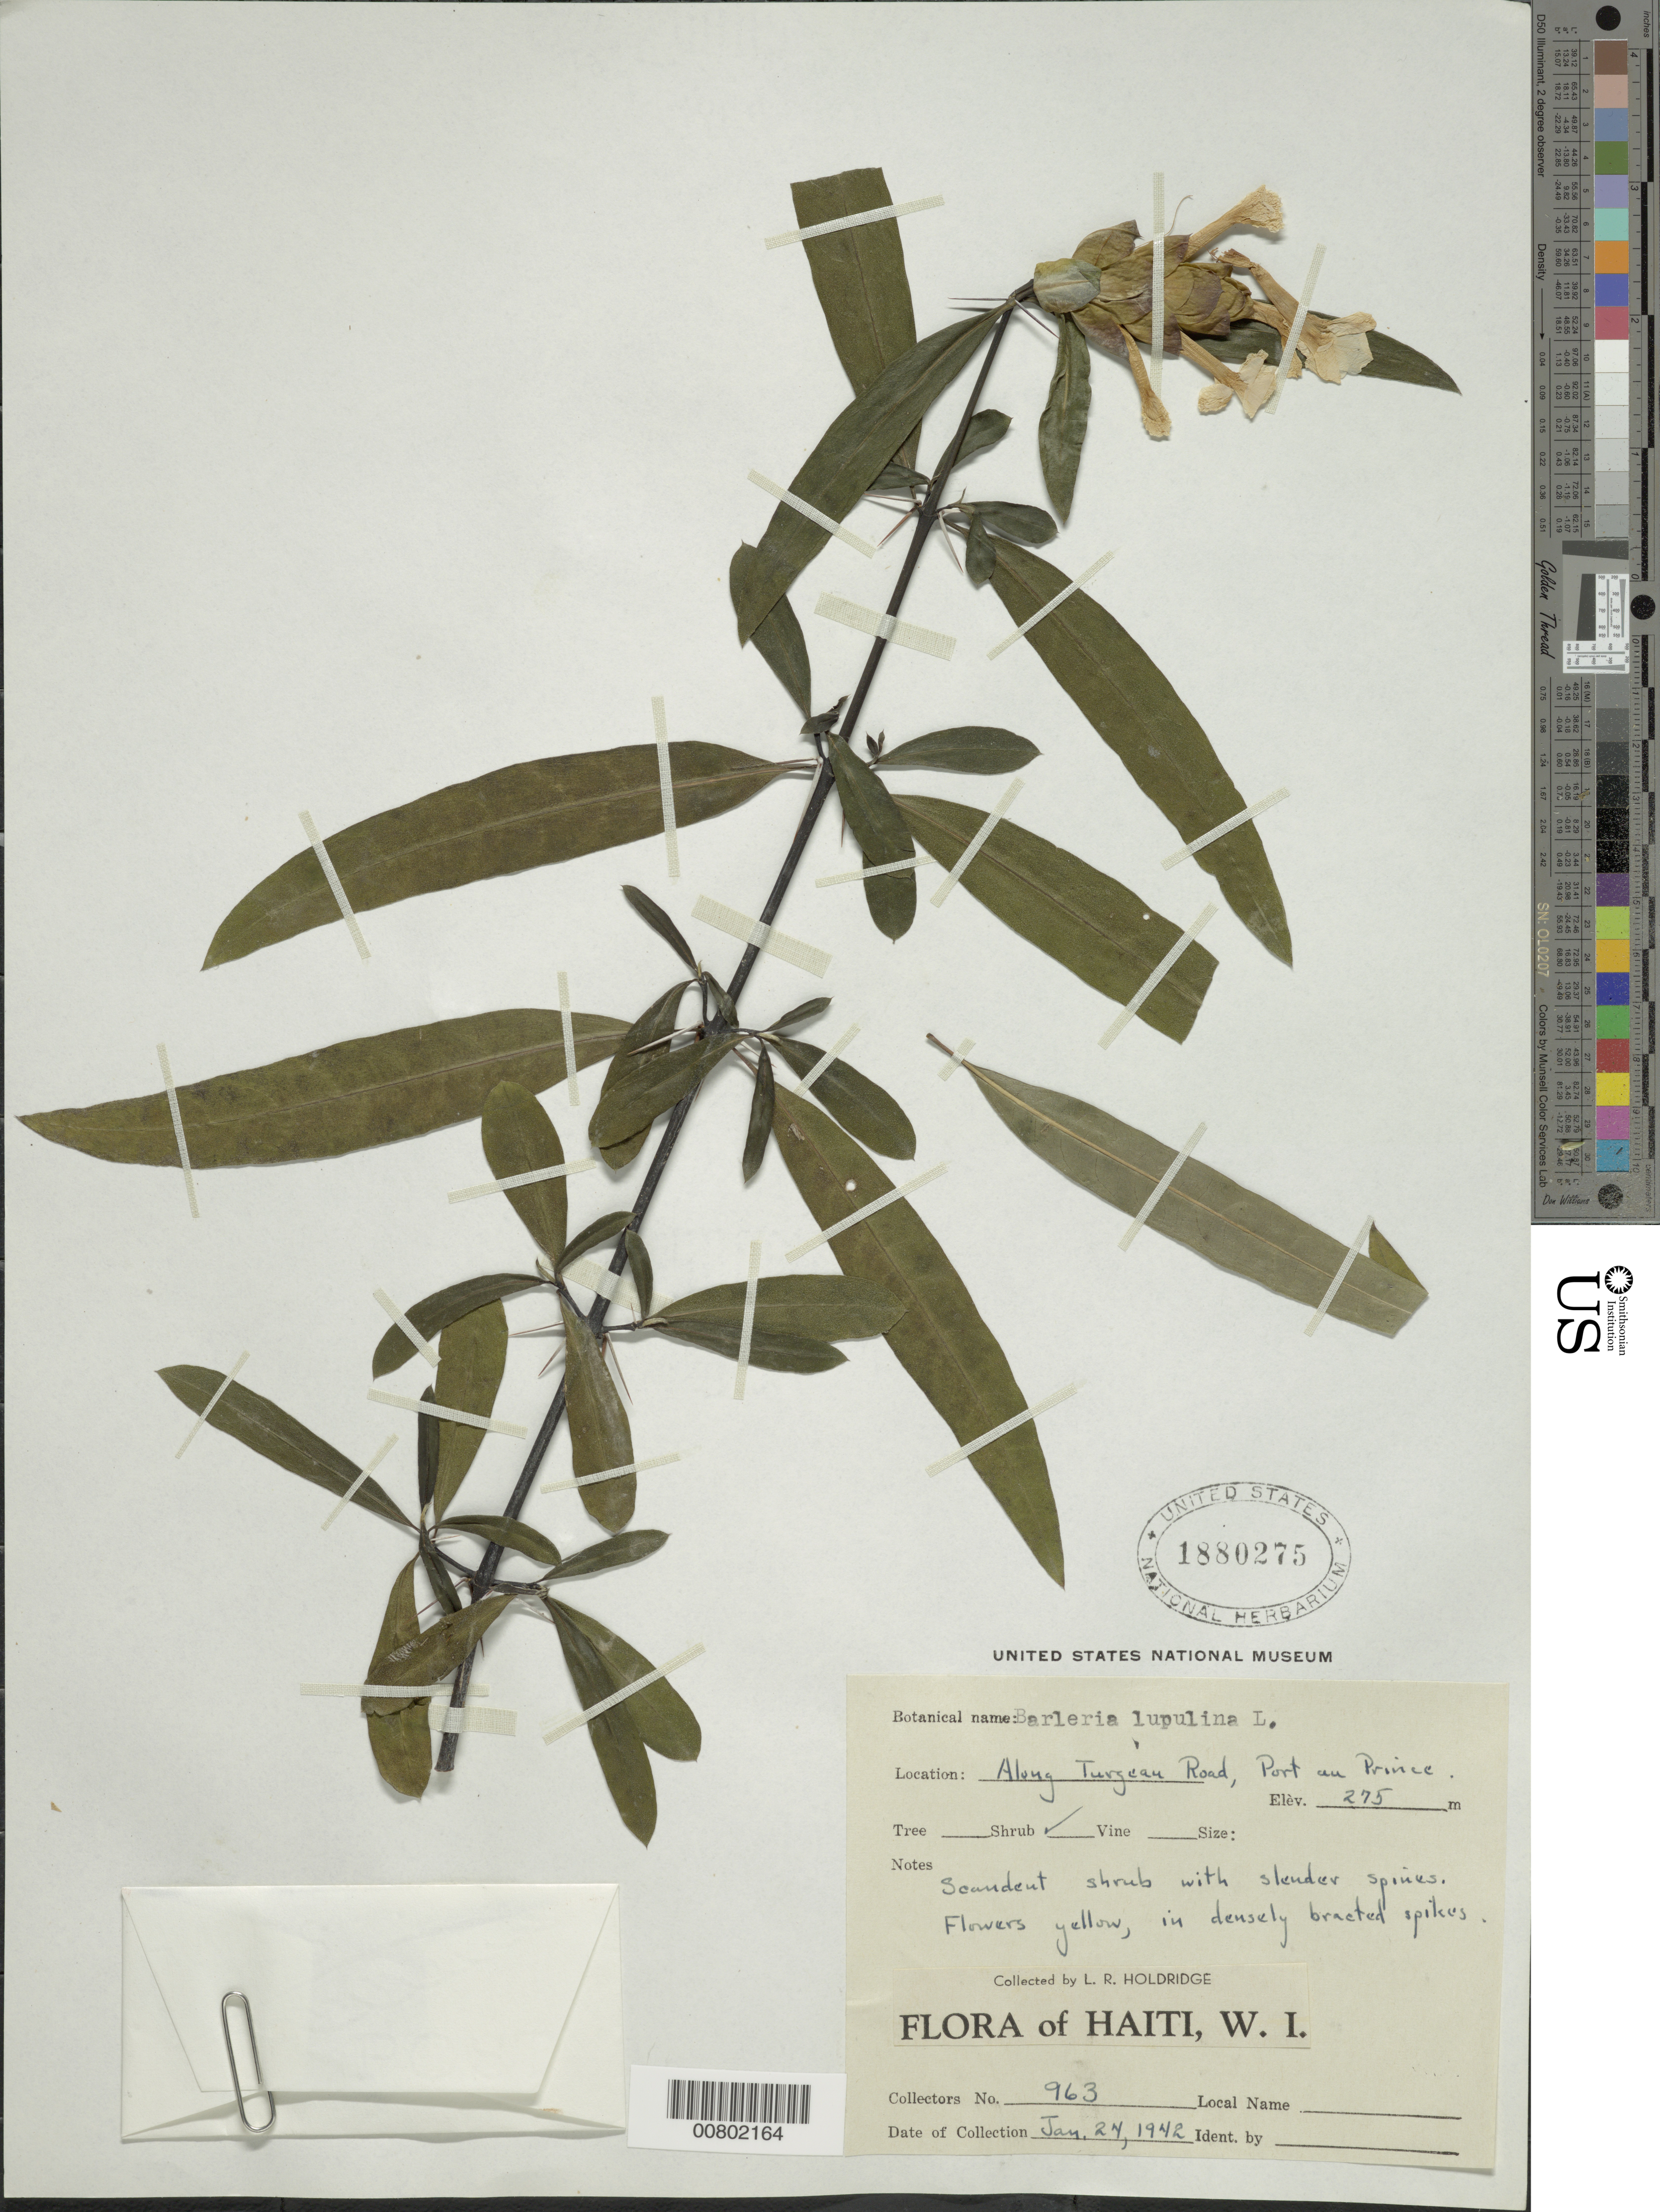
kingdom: Plantae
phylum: Tracheophyta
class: Magnoliopsida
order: Lamiales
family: Acanthaceae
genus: Barleria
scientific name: Barleria lupulina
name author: Lindl.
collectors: L. Holdridge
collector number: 963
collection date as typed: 24 Jan 1942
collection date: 1942-01-24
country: Haiti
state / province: Ouest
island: Hispaniola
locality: Port-au-Prince, along Turgeau Road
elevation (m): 275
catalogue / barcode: US 1880275